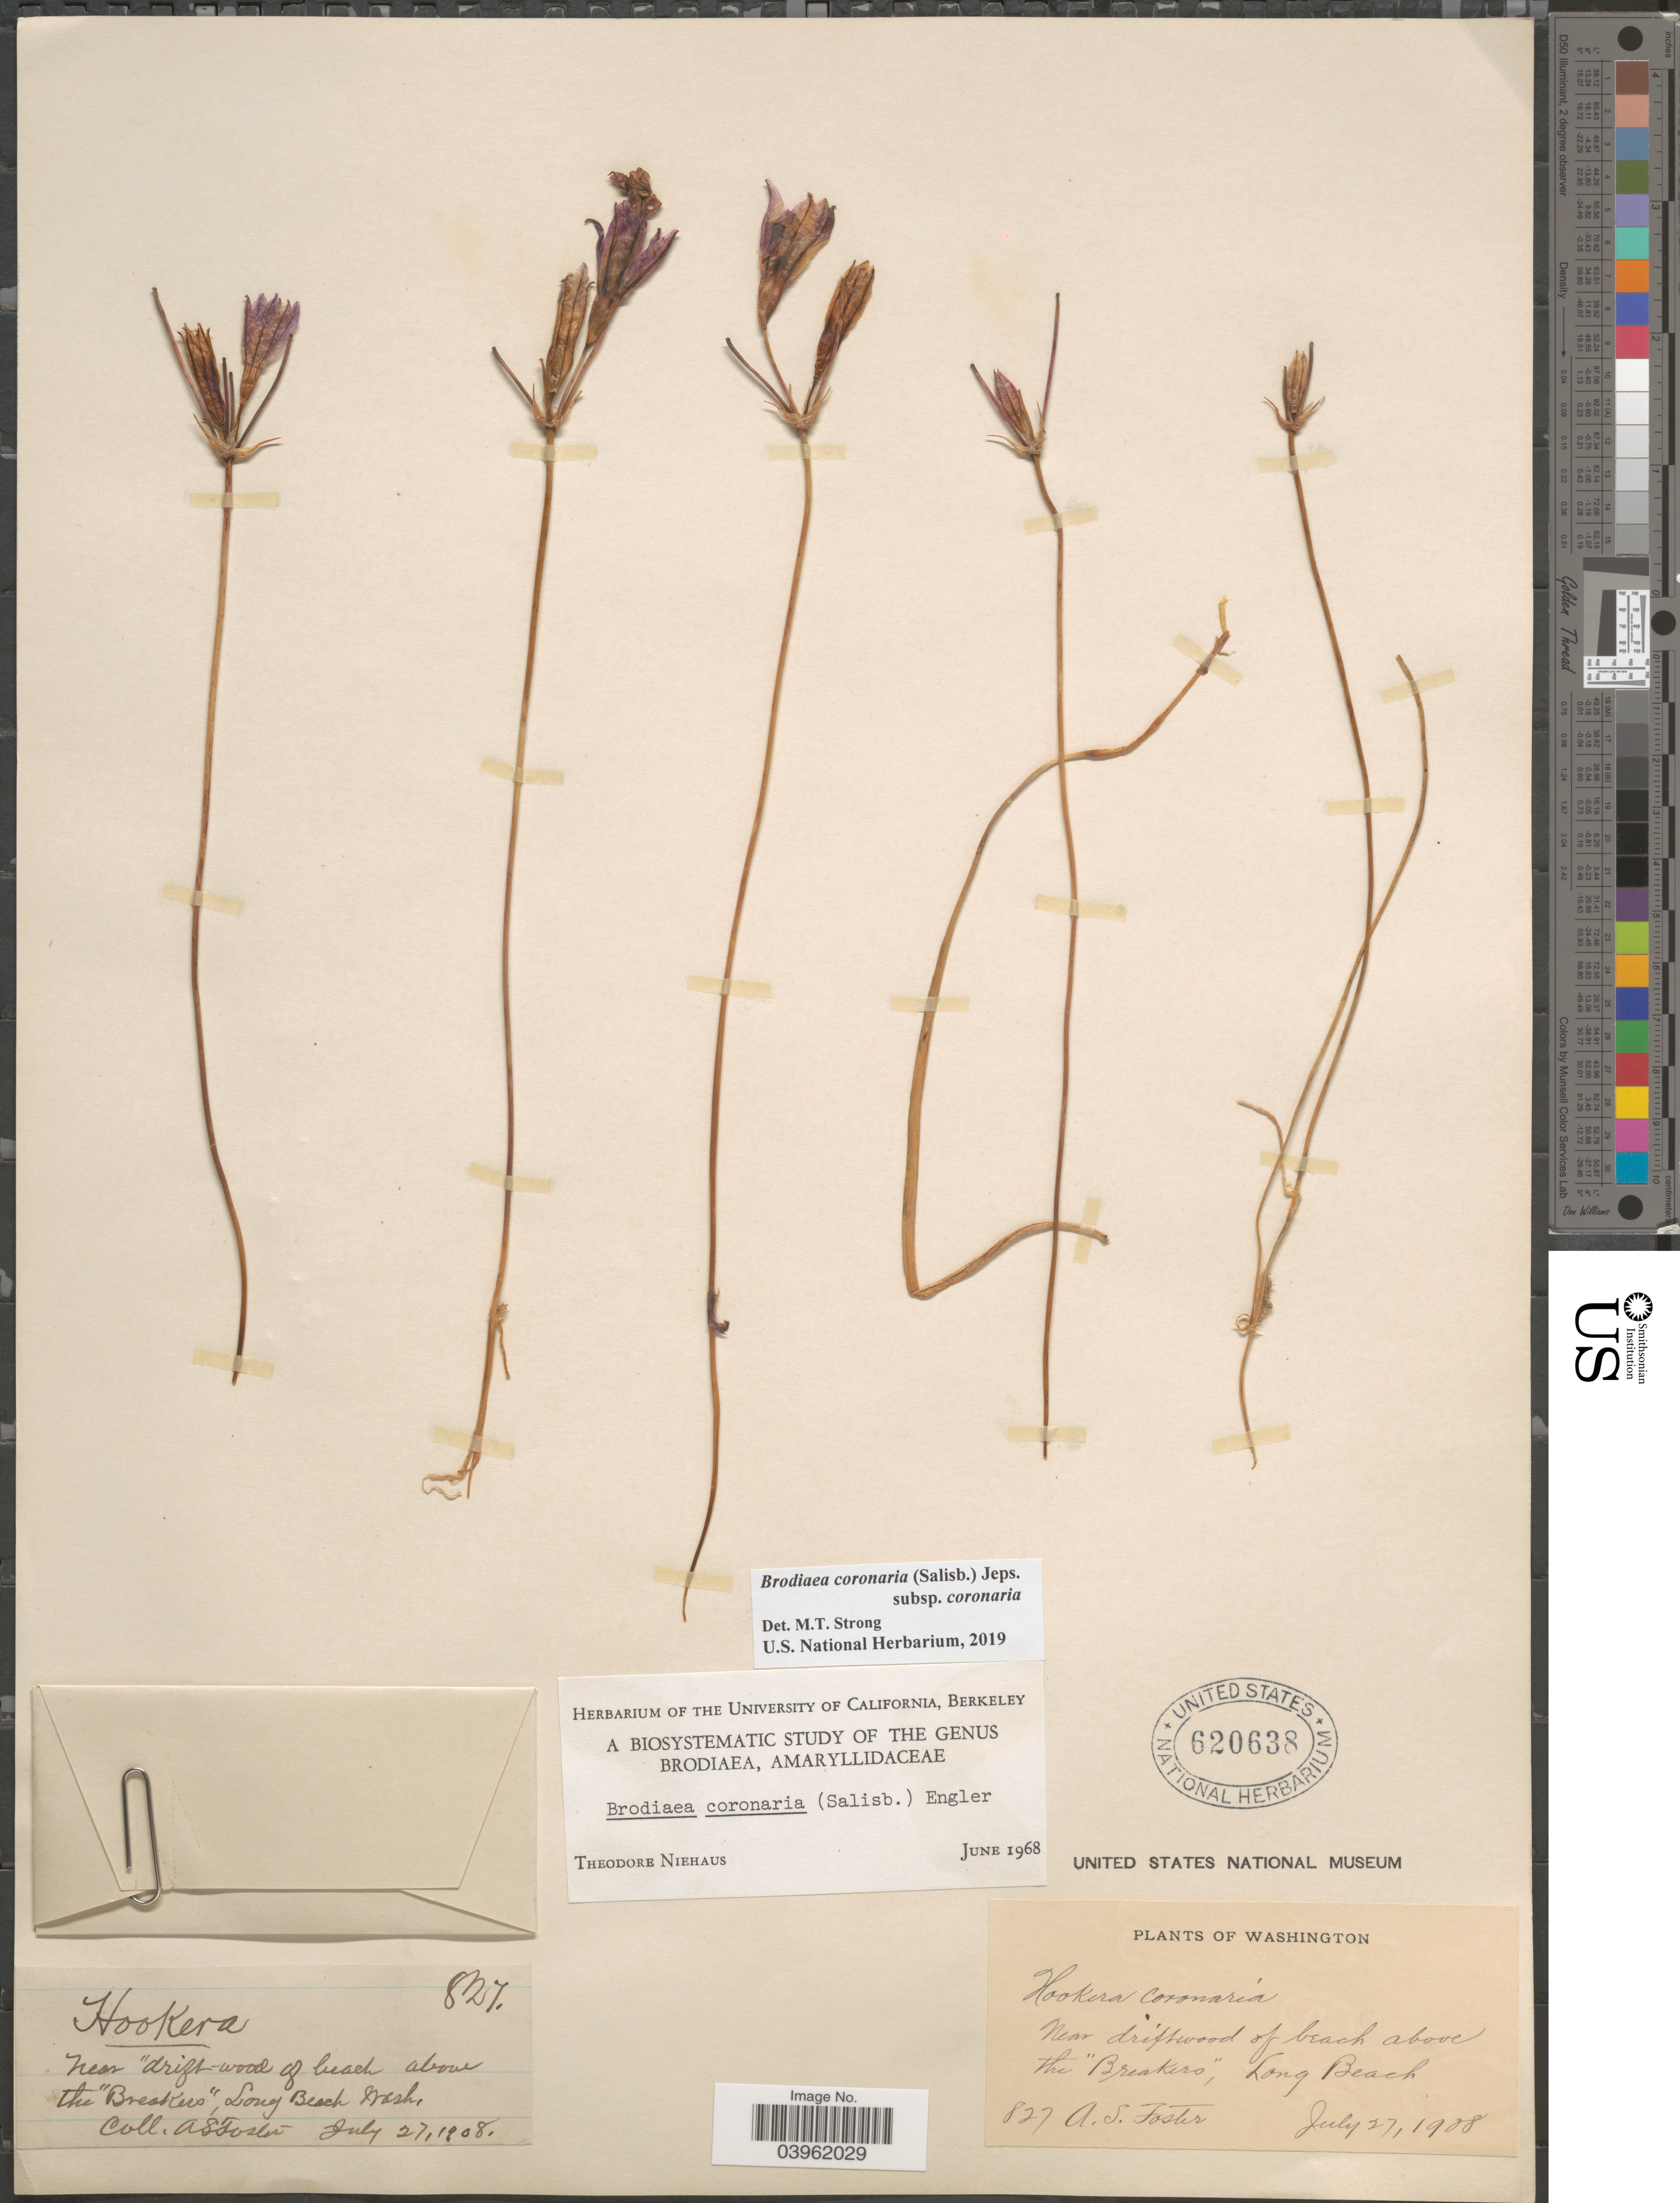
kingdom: Plantae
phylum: Tracheophyta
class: Liliopsida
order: Asparagales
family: Asparagaceae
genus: Brodiaea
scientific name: Brodiaea coronaria subsp. coronaria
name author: (Salisb.) Engl.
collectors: A. S. Foster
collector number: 827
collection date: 1908-07-27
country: United States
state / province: Washington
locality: Near driftwood of beach above the "Breakers", Long Beach.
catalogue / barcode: US 620638